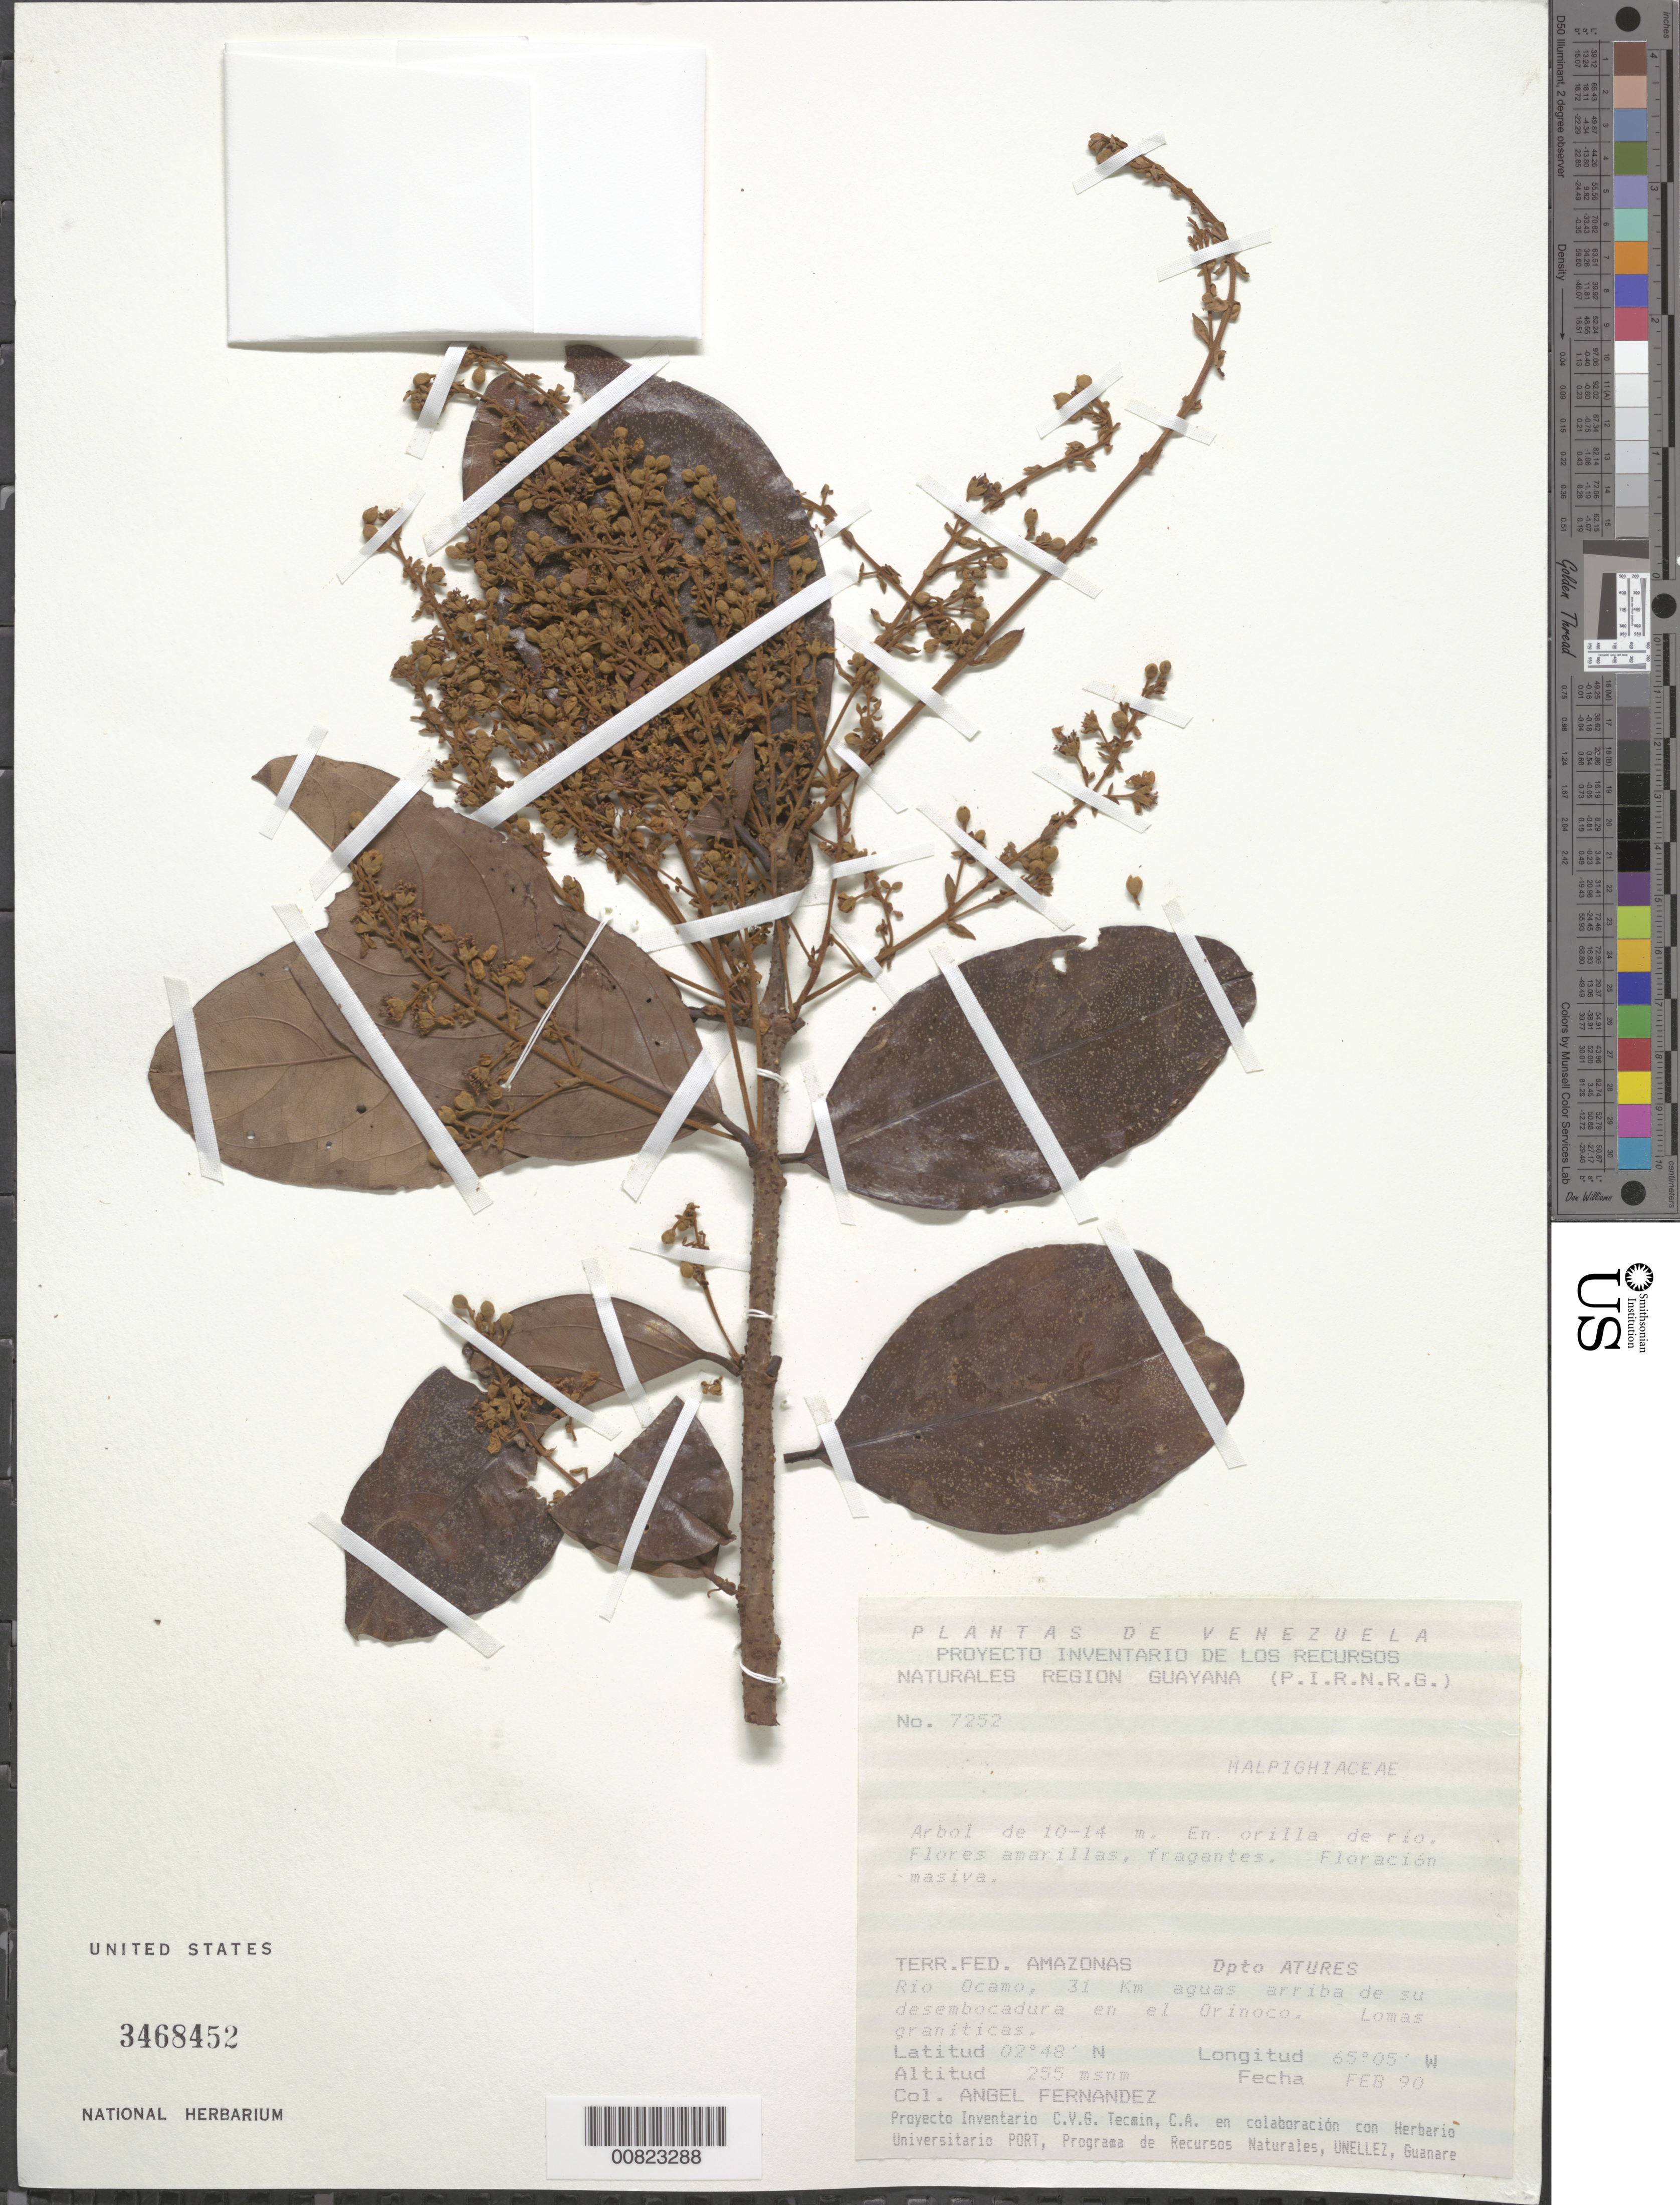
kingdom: Plantae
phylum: Tracheophyta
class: Magnoliopsida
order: Malpighiales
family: Malpighiaceae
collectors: A. Fernández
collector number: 7252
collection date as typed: Feb-90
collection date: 1990-02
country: Venezuela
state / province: Amazonas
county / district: Atures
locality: Río Ocamo, 31 km agua arriba de su desembocadura en el Orinoco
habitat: Lomas graníticas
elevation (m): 255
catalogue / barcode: US 3468452